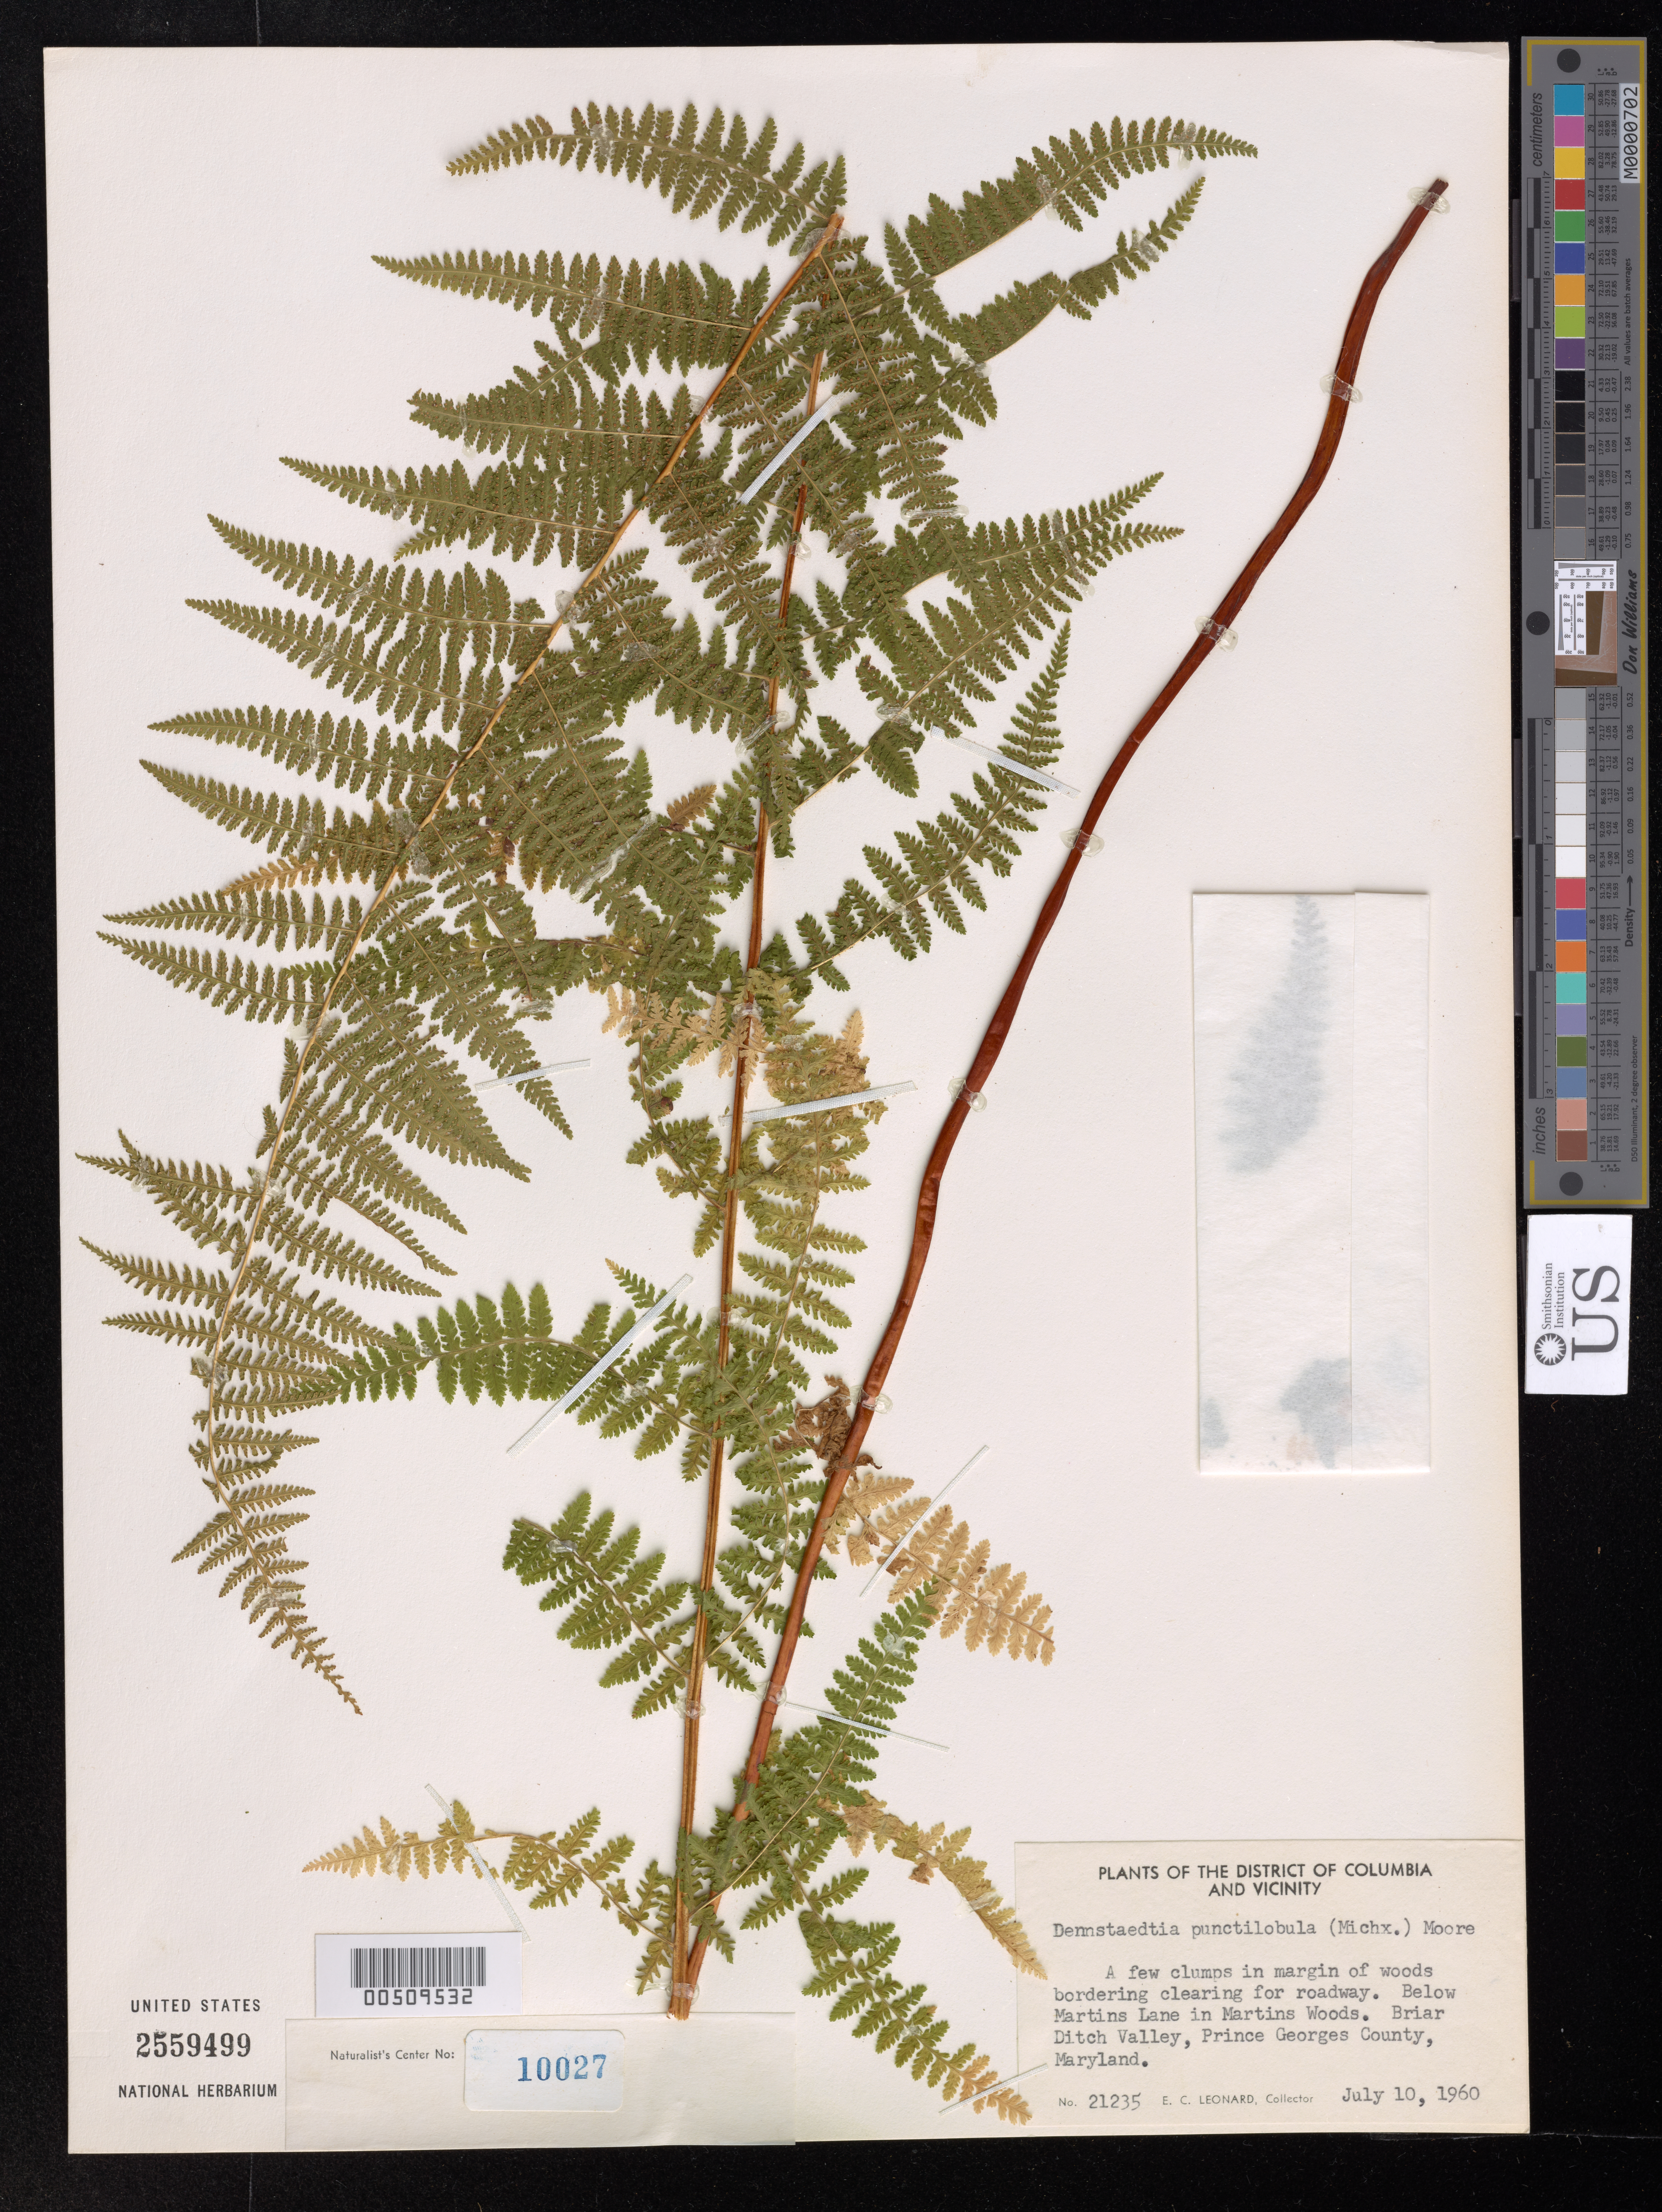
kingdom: Plantae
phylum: Tracheophyta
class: Polypodiopsida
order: Polypodiales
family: Dennstaedtiaceae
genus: Dennstaedtia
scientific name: Dennstaedtia punctilobula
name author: (Michx.) T. Moore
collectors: E. C. Leonard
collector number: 21235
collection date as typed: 10 Jul 1960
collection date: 1960-07-10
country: United States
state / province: Maryland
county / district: Prince George's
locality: Briar Ditch Valley, Martins Lane in Martins Woods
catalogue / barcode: US 2559499